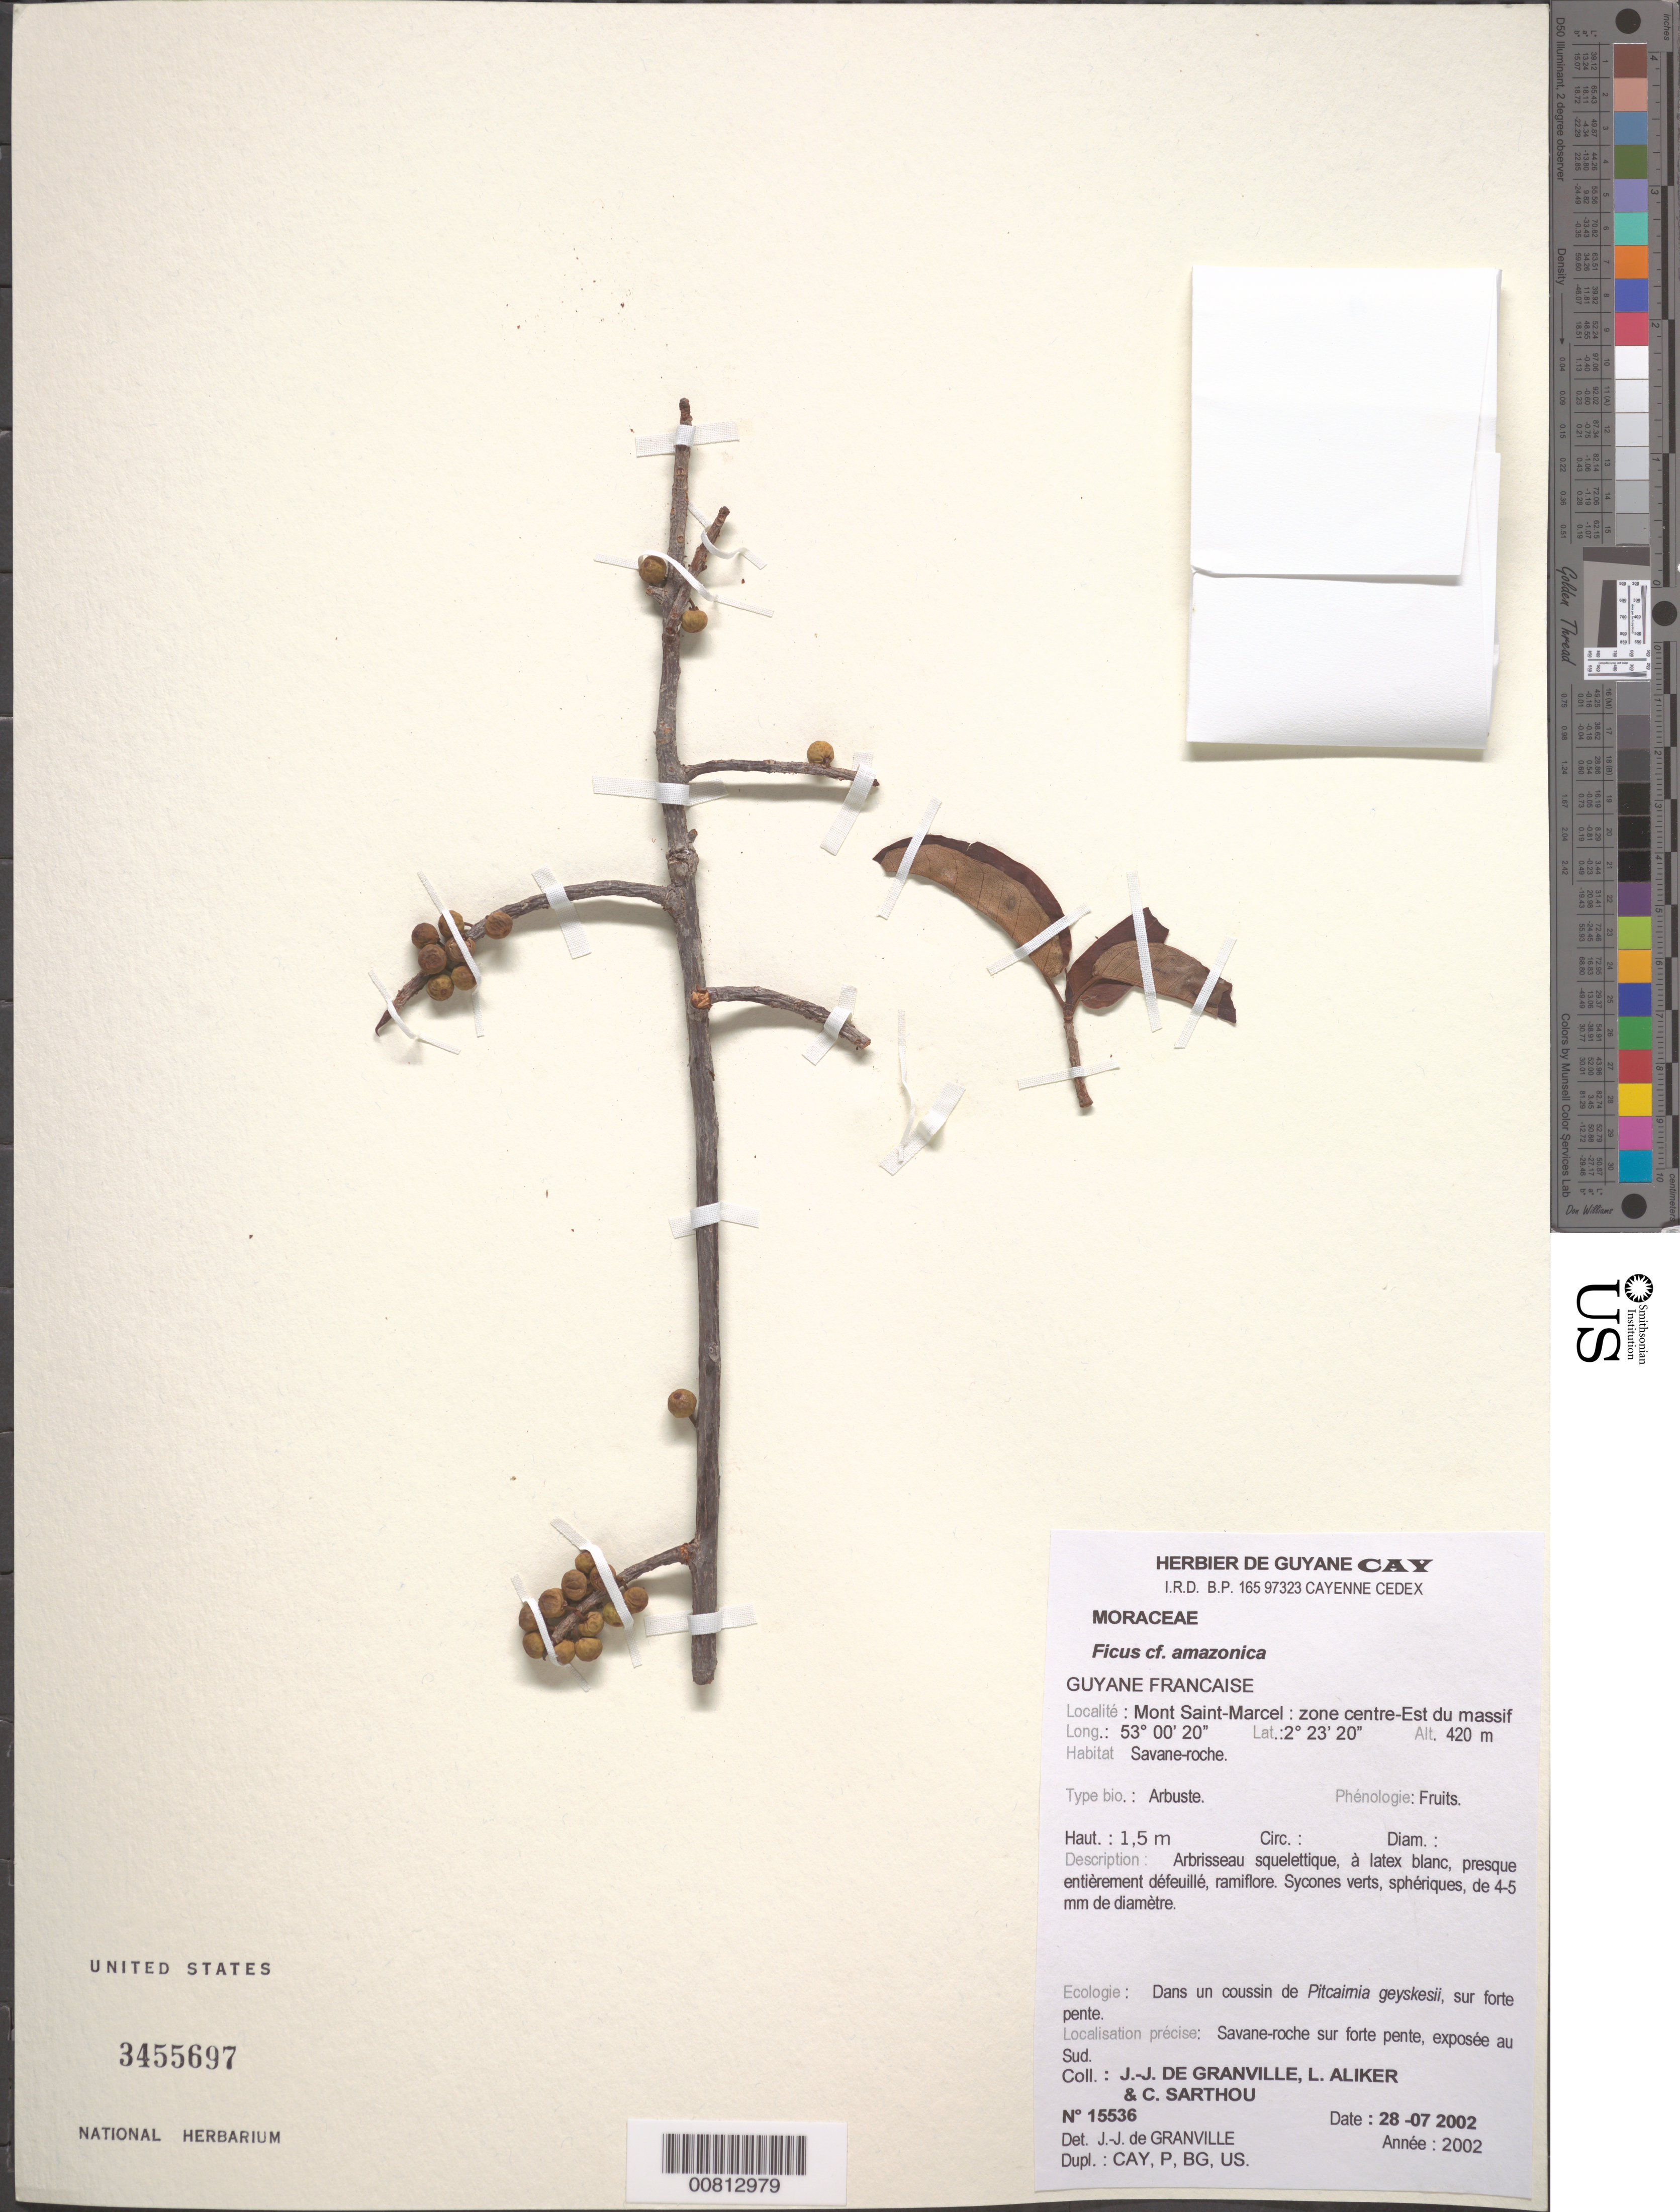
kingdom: Plantae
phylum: Tracheophyta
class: Magnoliopsida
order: Rosales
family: Moraceae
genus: Ficus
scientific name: Ficus amazonica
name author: (Miq.) Miq.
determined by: Granville, J. J. de, (CAY), Institut de Recherche pour le Developpement (IRD) (FRENCH GUIANA)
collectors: J.-J. de Granville, L. Aliker & C. Sarthou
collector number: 15536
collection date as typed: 28-Jul-02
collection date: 2002-07-28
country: French Guiana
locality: Mont Saint-Marcel, zone centre-Est du massif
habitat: Savane roche; dans un coussin de Pitcairnia geyskesii, sur forte pente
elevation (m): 420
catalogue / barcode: US 3455697